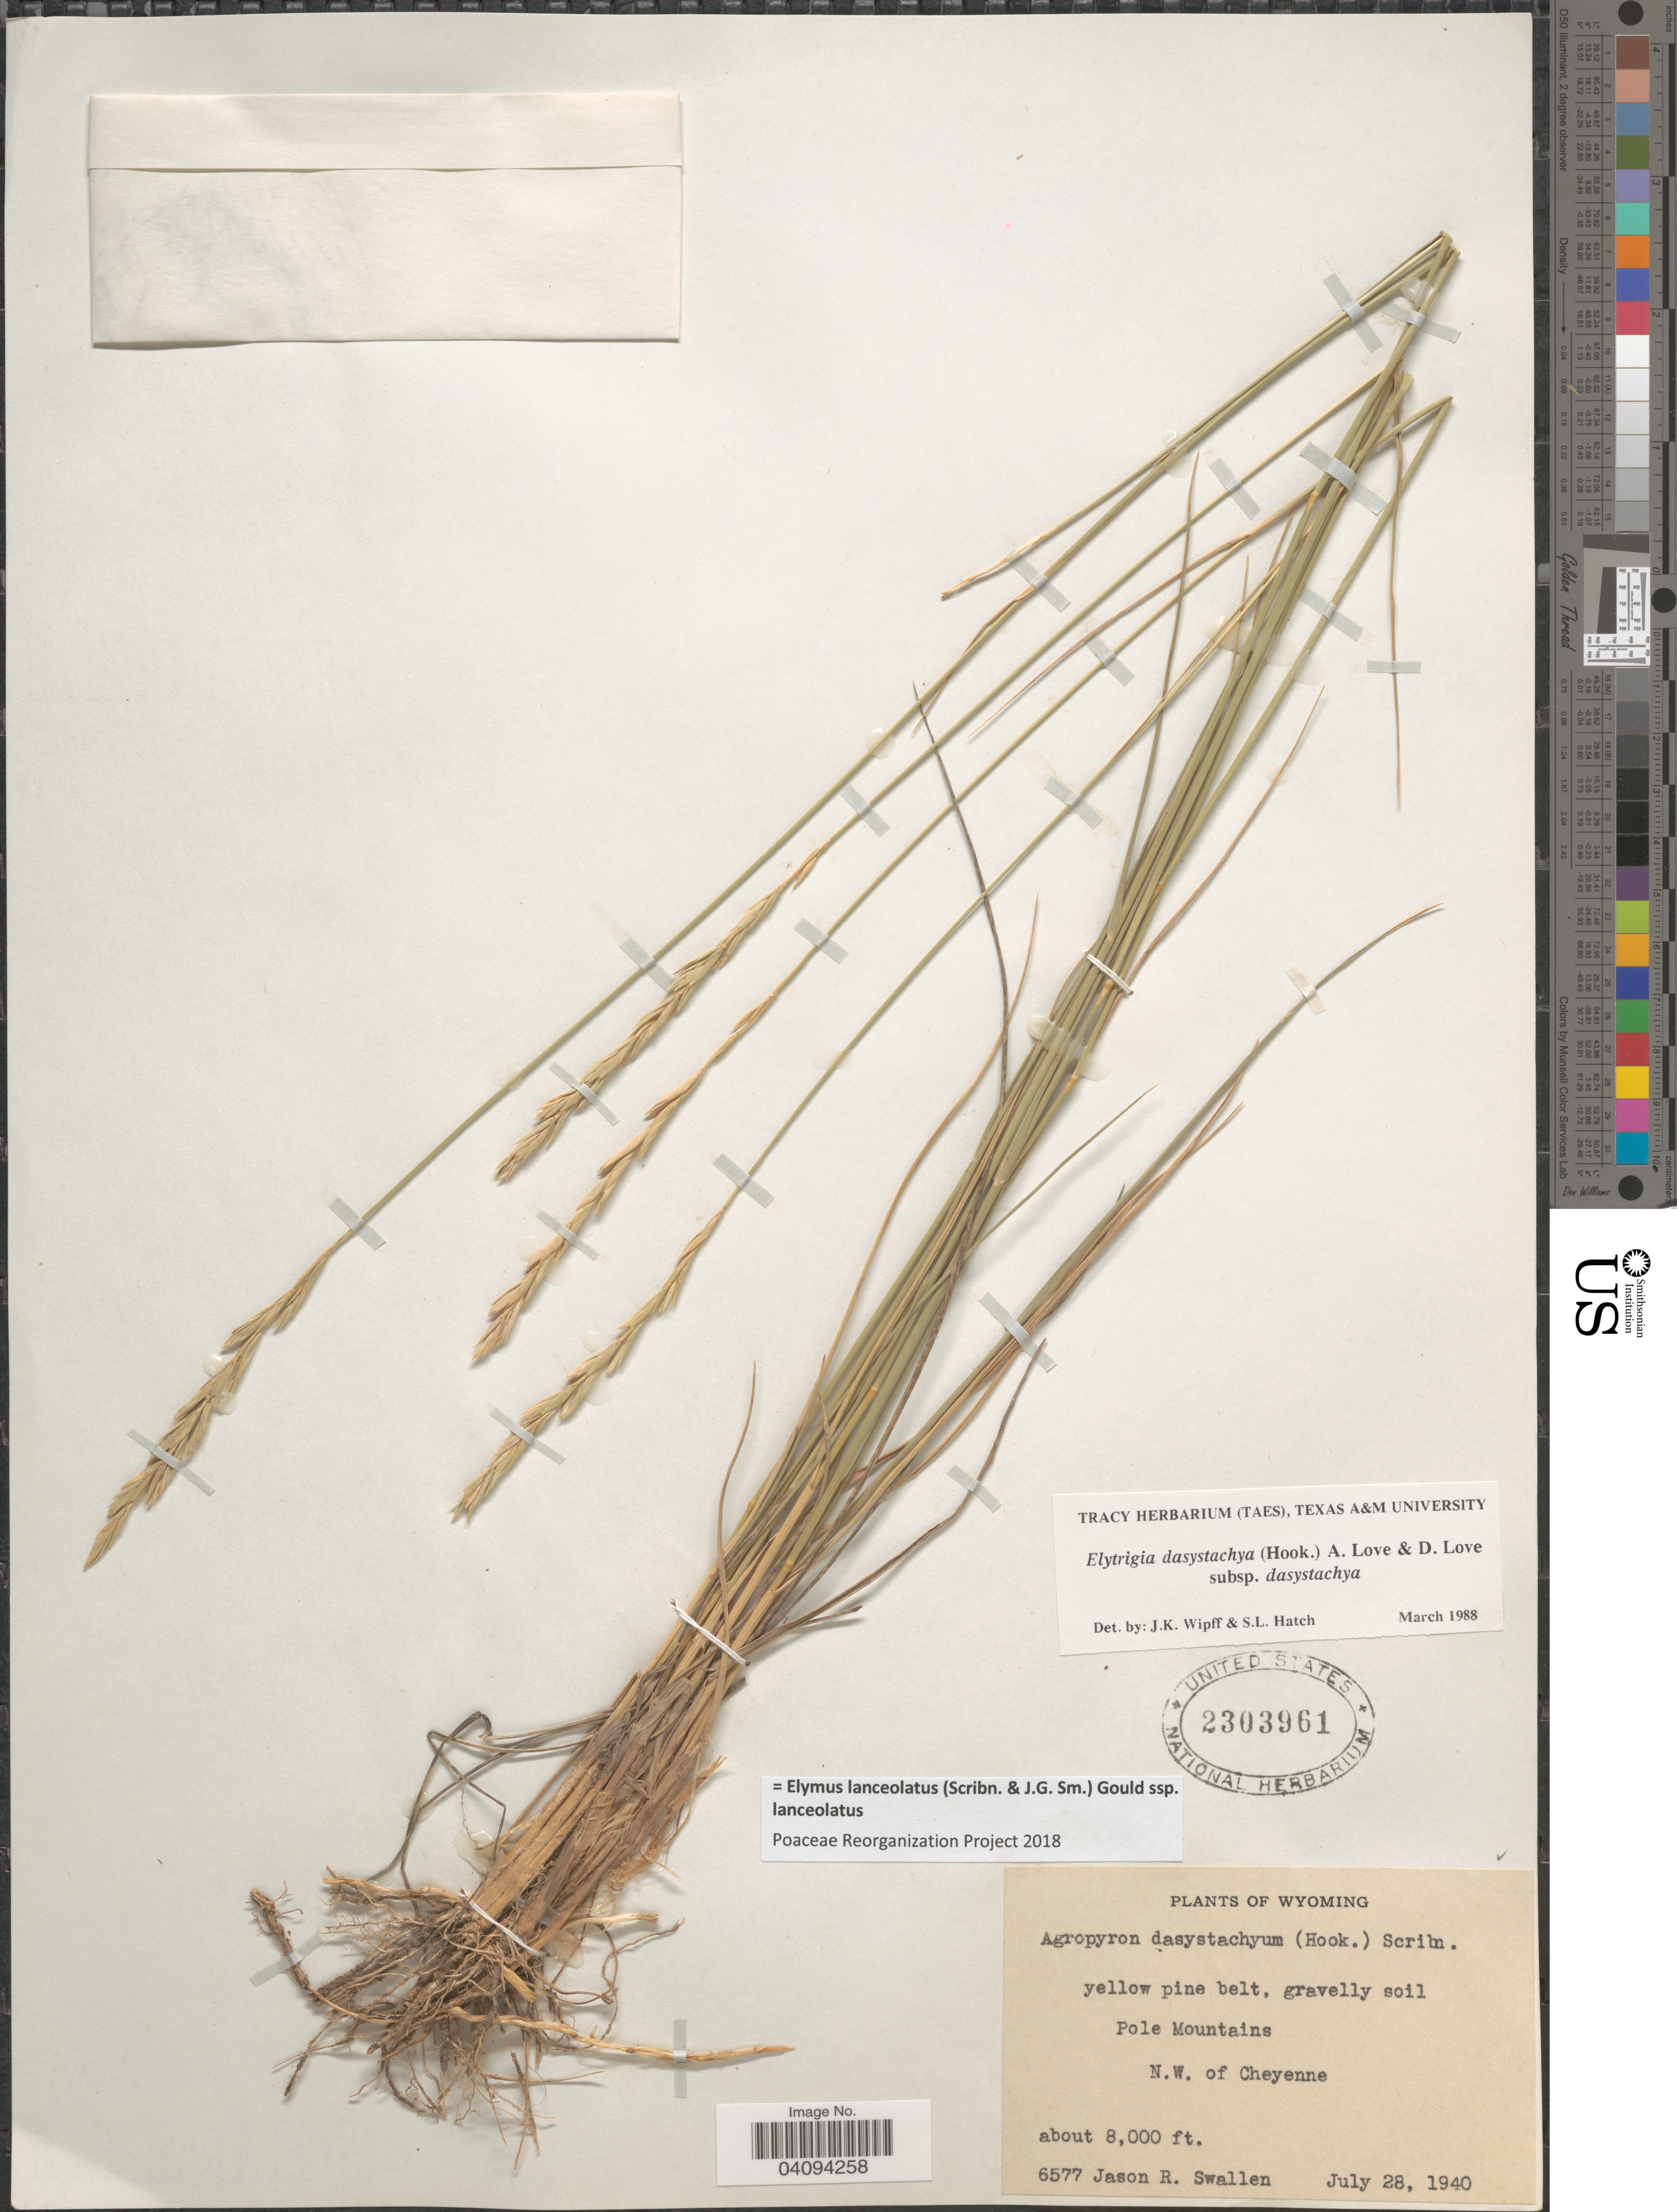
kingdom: Plantae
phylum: Tracheophyta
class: Liliopsida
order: Poales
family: Poaceae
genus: Elymus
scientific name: Elymus lanceolatus subsp. lanceolatus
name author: (Scribn. & J.G. Sm.) Gould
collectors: J. R. Swallen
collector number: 6577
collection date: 1940-07-28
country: United States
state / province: Wyoming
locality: Yellow pine belt, gravelly soil. Pole Mountains. N.W. of Cheyenne.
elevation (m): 2438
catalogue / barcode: US 2303961